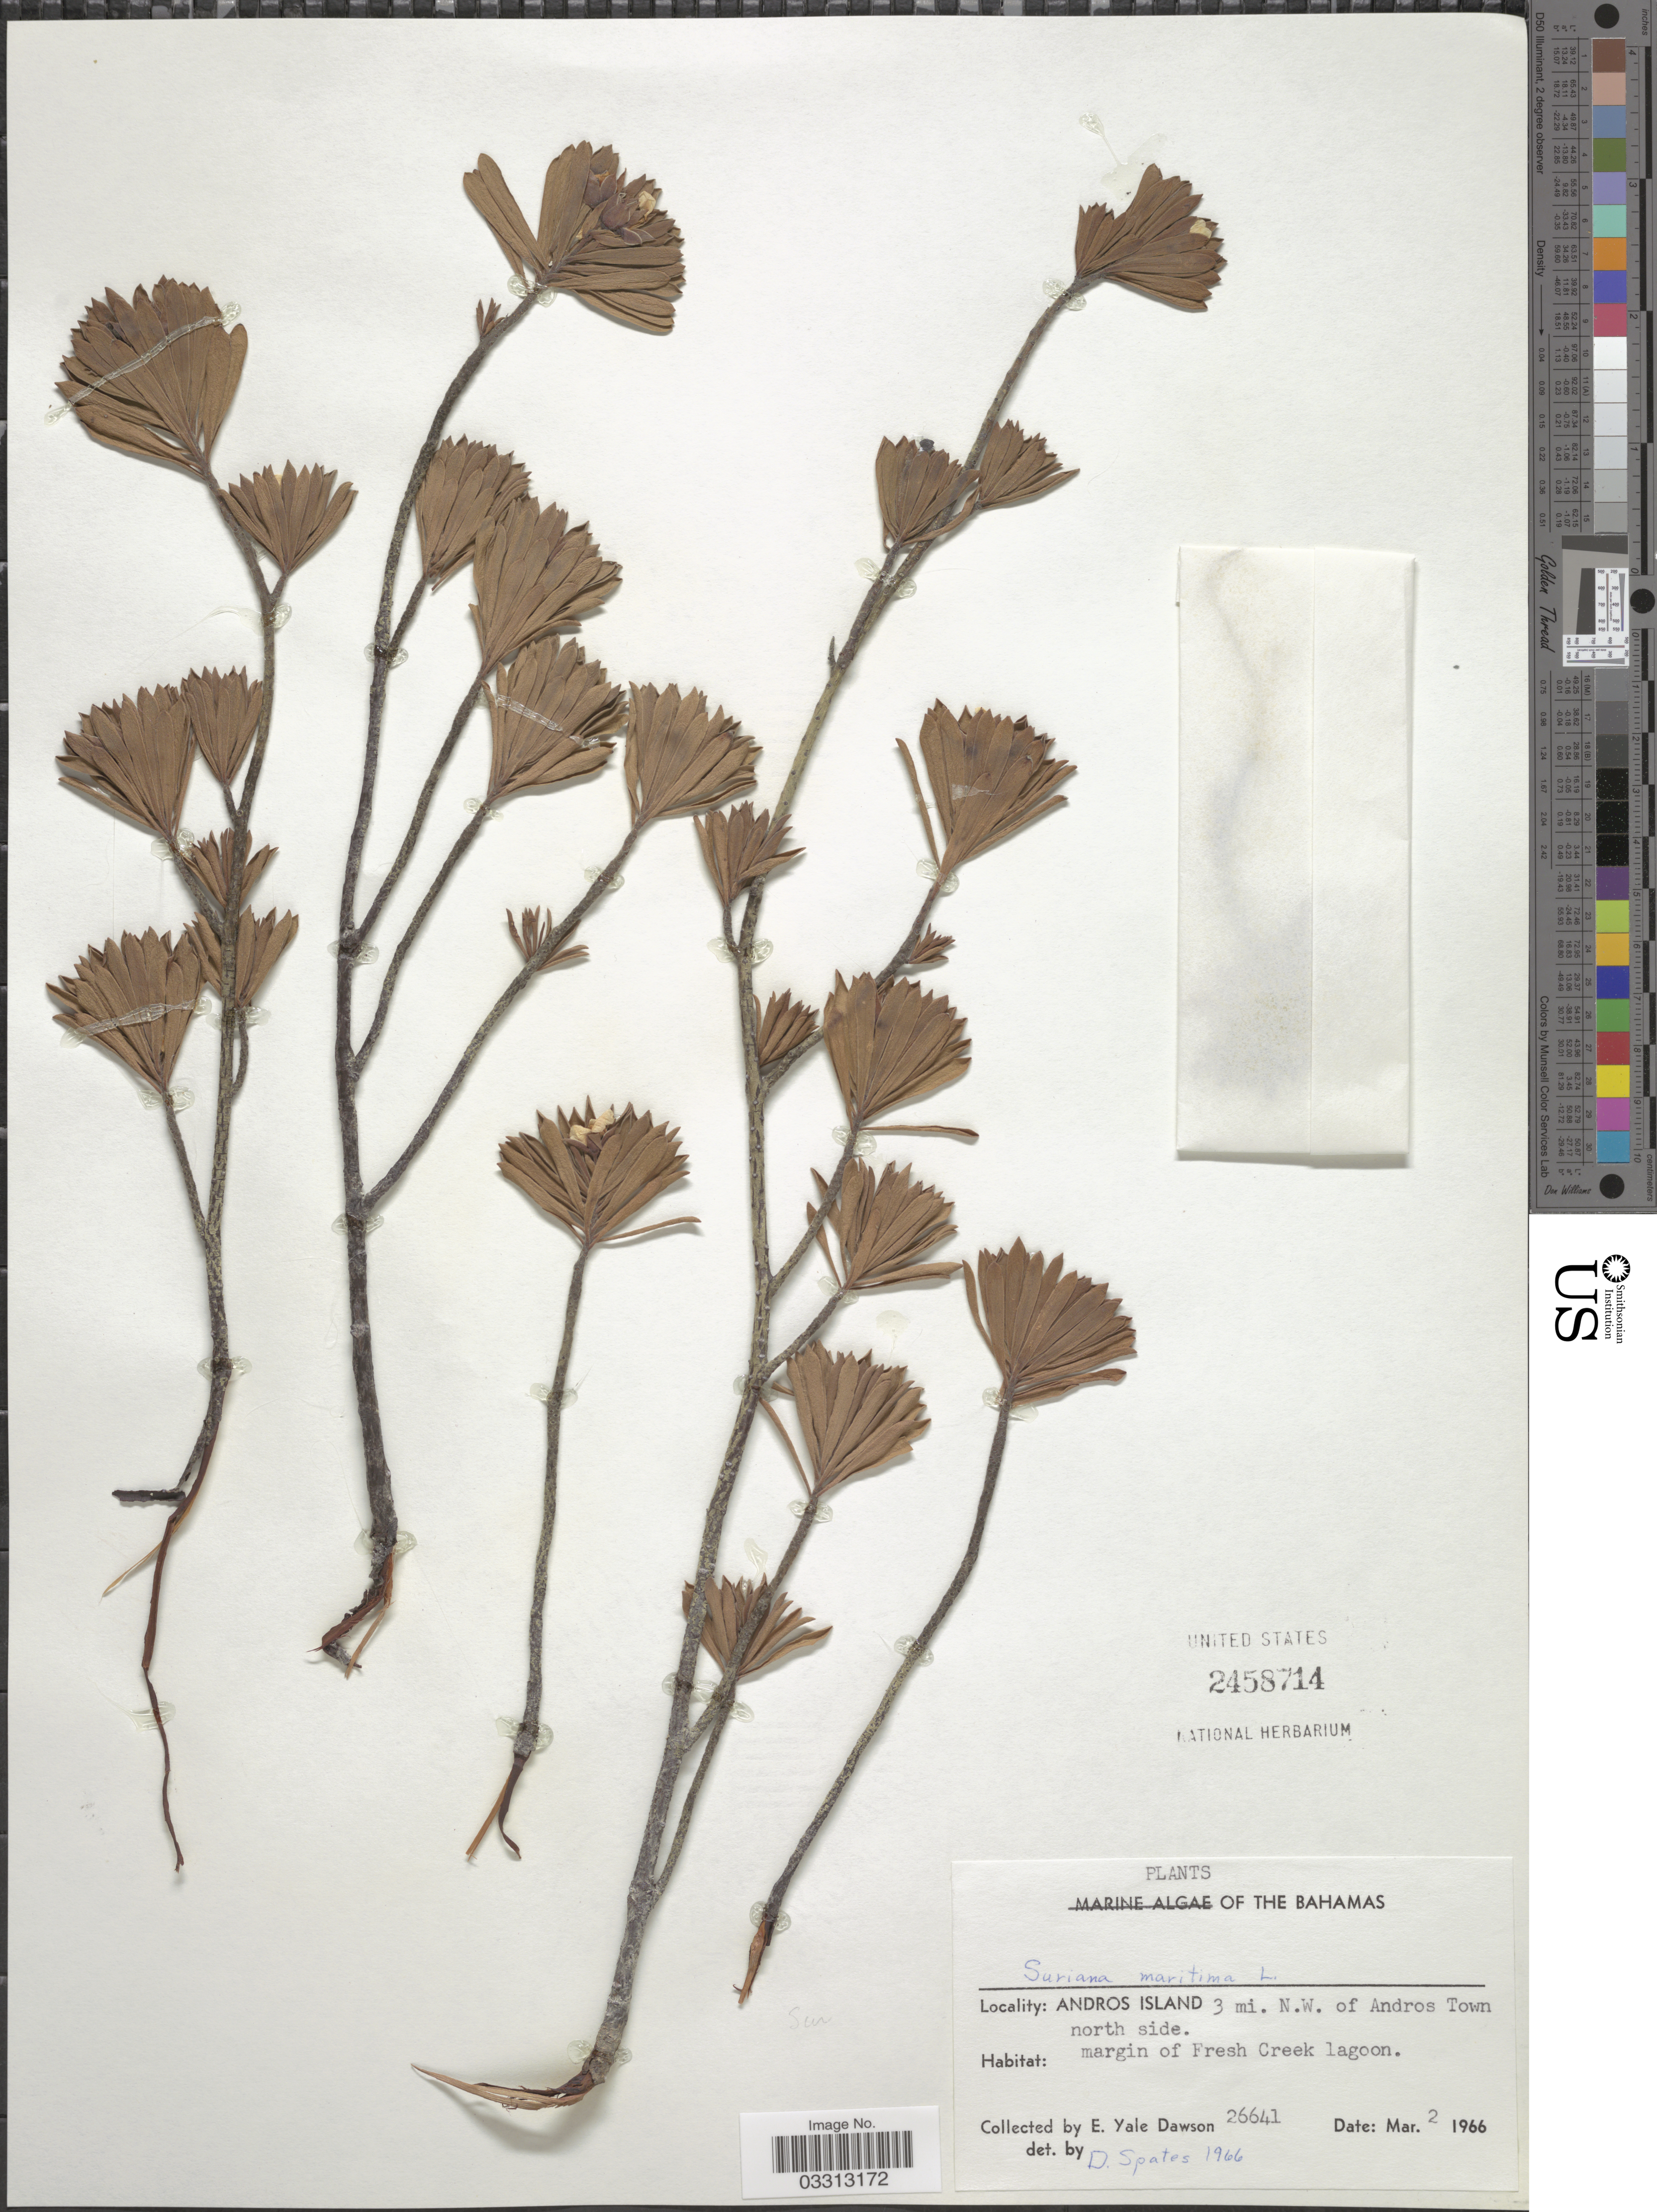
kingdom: Plantae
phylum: Tracheophyta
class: Magnoliopsida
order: Fabales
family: Surianaceae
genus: Suriana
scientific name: Suriana maritima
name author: L.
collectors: N. Yensen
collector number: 26641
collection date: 1966-03-02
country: Bahamas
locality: Andros Island 3 mi. N.W. of Andros Town north side. Margin of Fresh Creek lagoon.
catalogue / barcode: US 2458714